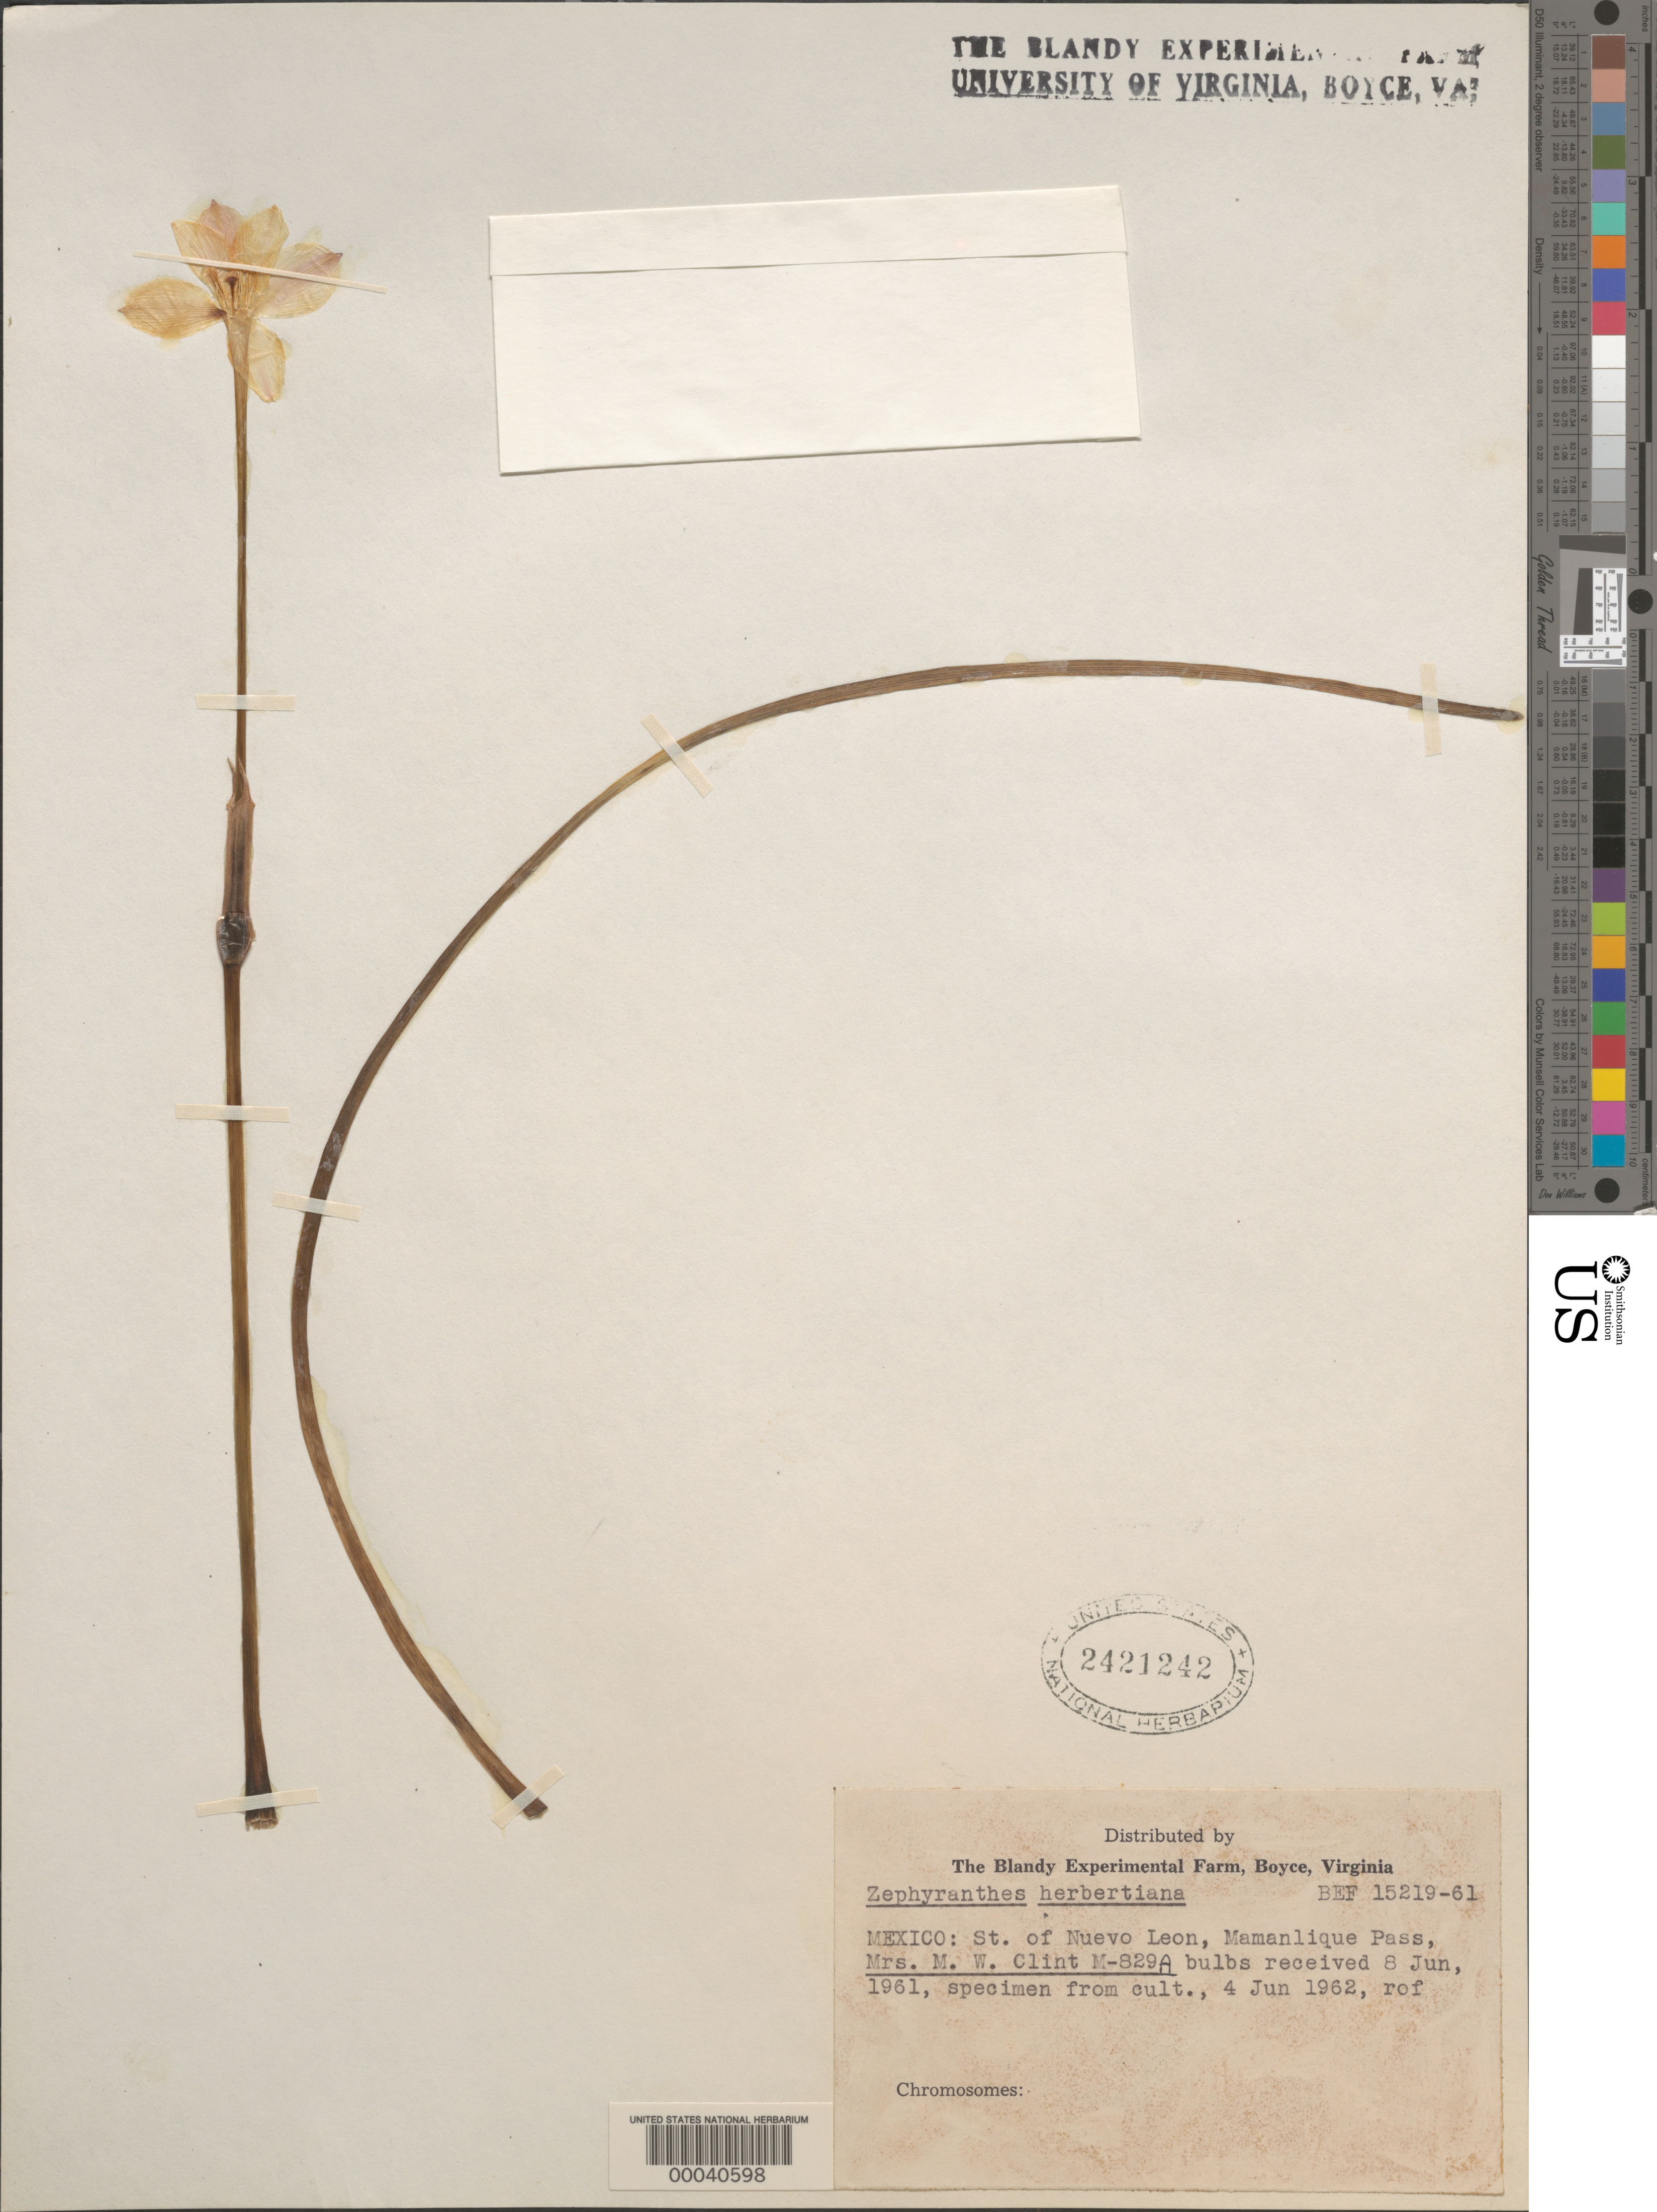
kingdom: Plantae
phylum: Tracheophyta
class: Liliopsida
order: Asparagales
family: Amaryllidaceae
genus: Zephyranthes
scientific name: Zephyranthes herbertiana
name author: D. Dietr.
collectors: M. Clint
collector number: M-829a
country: Mexico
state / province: Nuevo León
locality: Mamanligue pass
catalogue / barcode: US 2421242